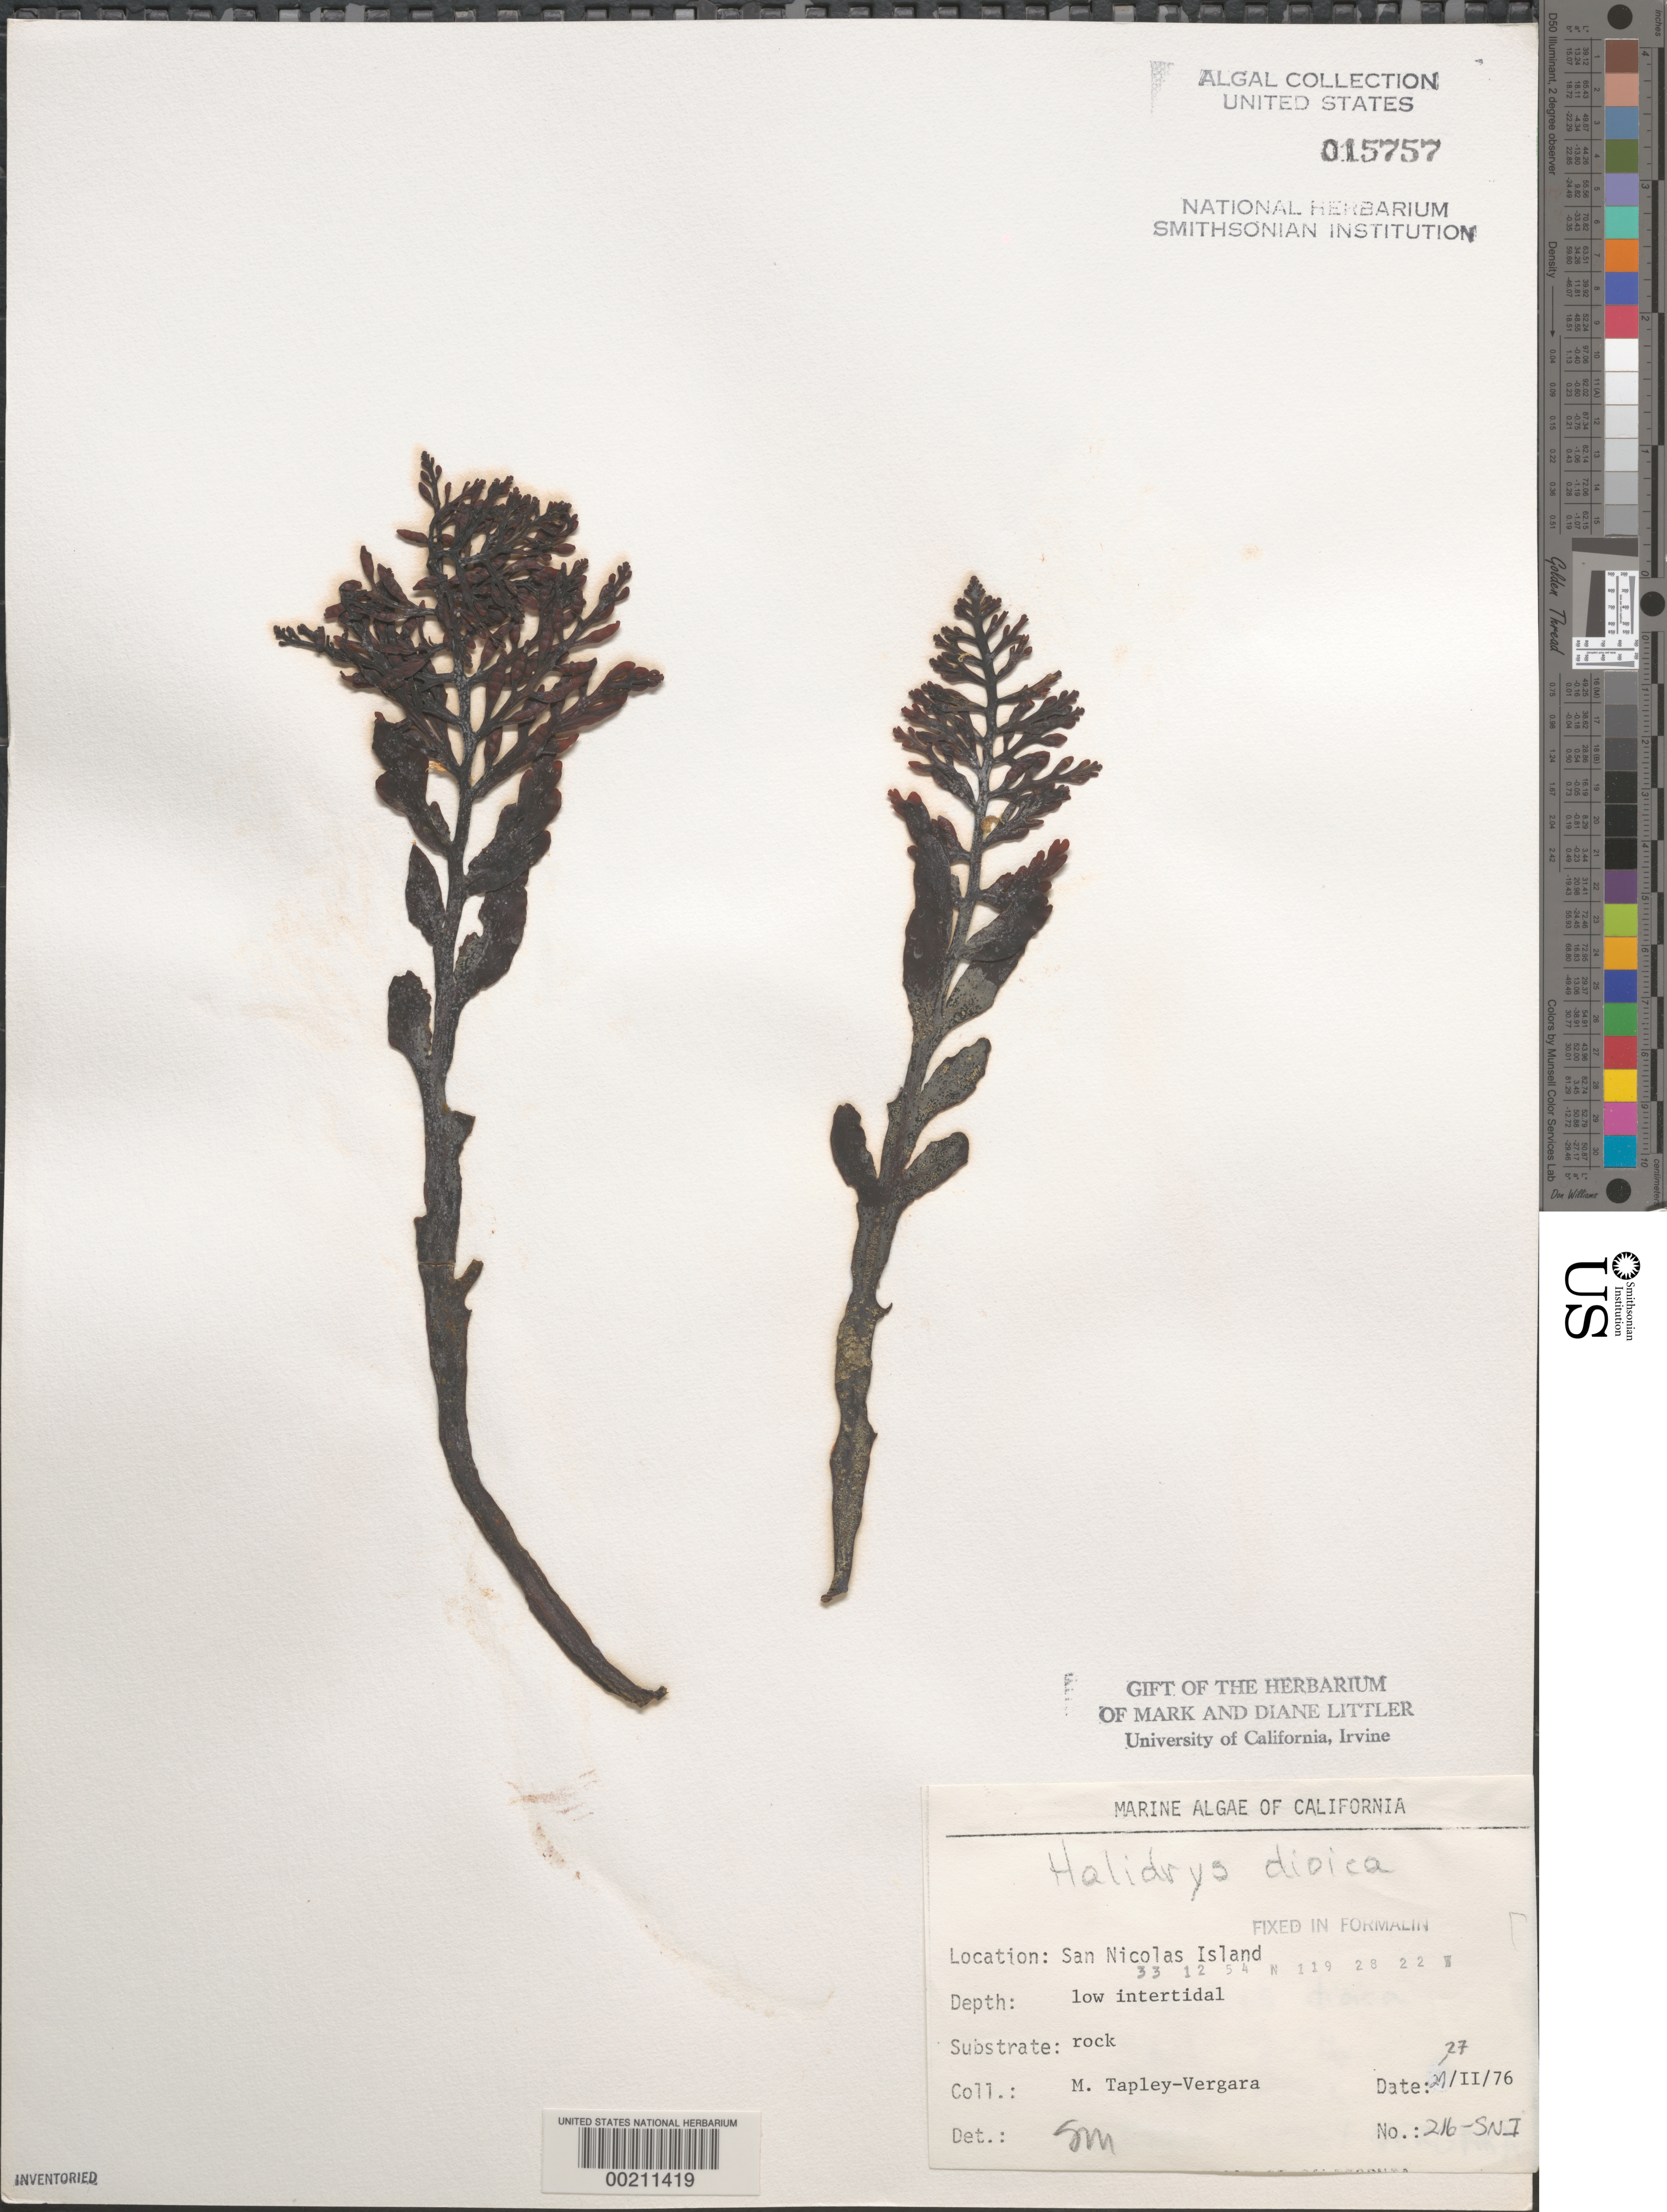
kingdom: Chromista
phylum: Ochrophyta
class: Phaeophyceae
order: Fucales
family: Sargassaceae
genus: Halidrys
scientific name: Halidrys dioica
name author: N.L. Gardner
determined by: Murray, S. N.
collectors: M. Tapley-Vergara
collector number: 216-SNI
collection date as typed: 27 Feb 1976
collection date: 1976-02-27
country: United States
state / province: California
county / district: Ventura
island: San Nicolas Island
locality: Dutch Harbor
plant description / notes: BLM-SOCALBIGHT Rocky Intertidal Survey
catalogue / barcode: US 15757